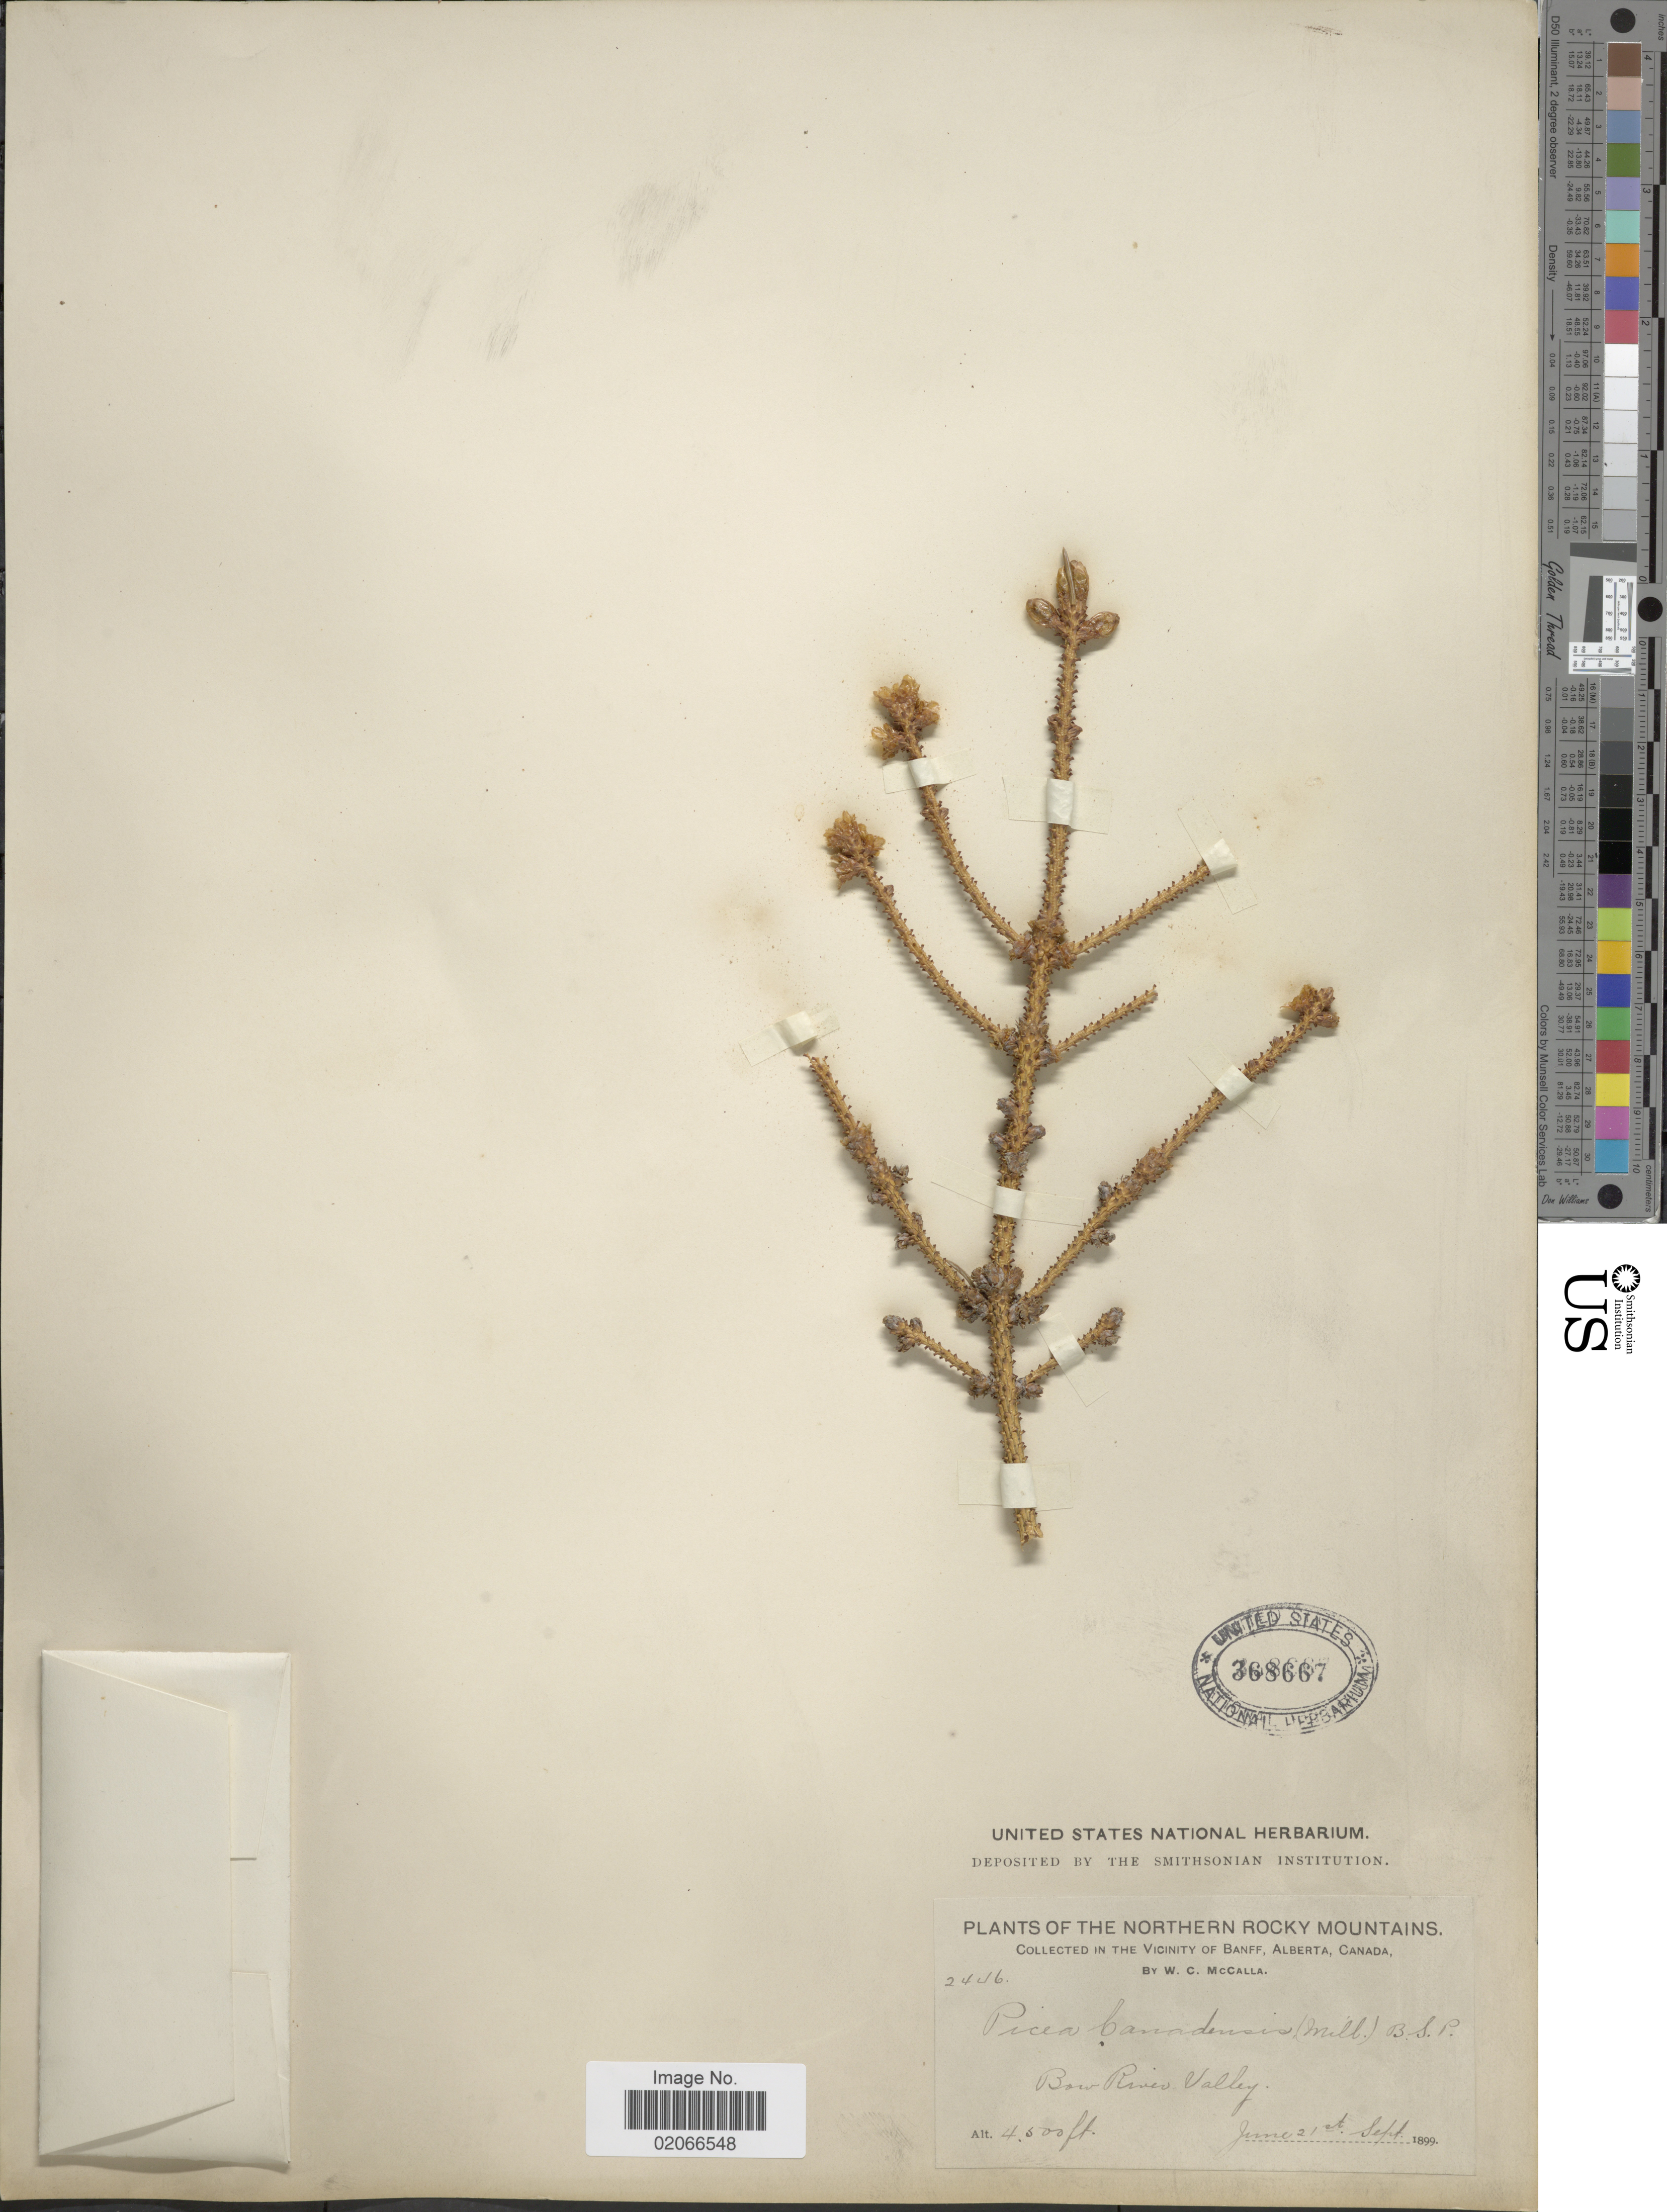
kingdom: Plantae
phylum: Tracheophyta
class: Pinopsida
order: Pinales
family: Pinaceae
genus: Picea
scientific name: Picea glauca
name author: (Moench) Voss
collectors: W. McCalla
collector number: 2446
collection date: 1899-06/1899-09-21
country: Canada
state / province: Alberta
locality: Northern Rocky Mountains, in the vicinity of Banff, Bow River Valley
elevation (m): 1372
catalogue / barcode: US 368667